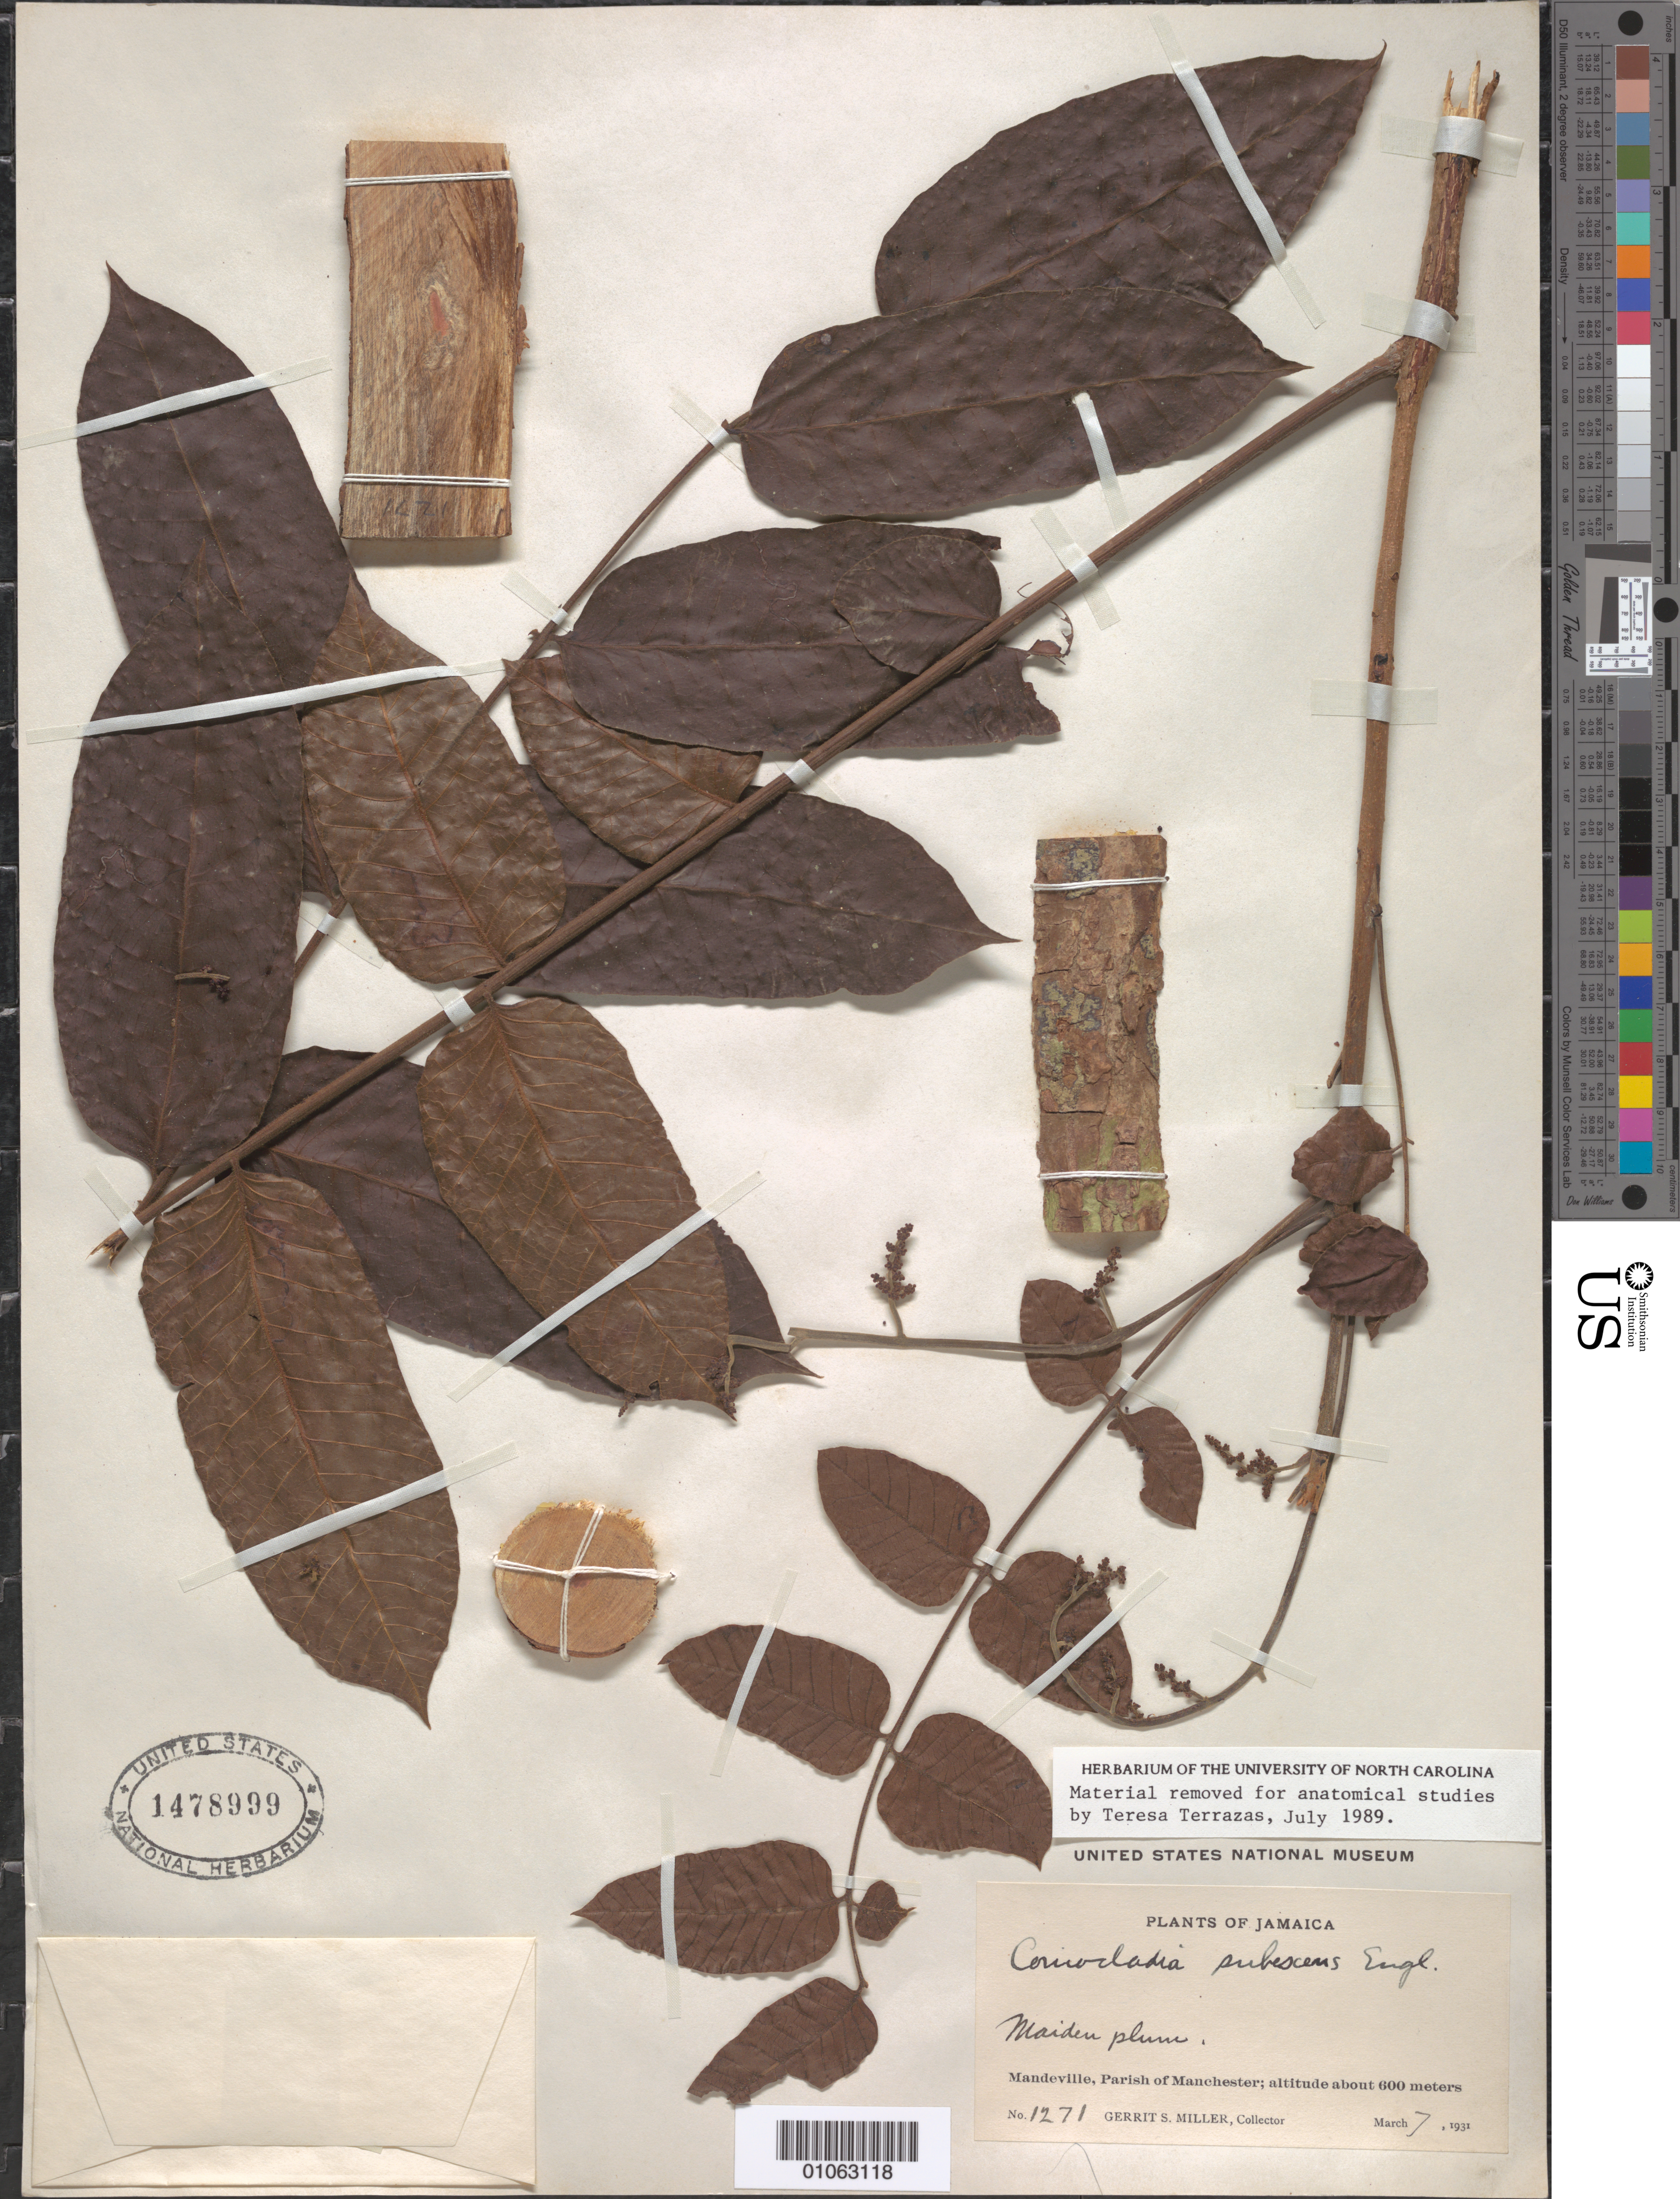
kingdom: Plantae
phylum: Tracheophyta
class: Magnoliopsida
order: Sapindales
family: Anacardiaceae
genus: Comocladia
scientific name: Comocladia pubescens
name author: Engl.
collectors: G. S. Miller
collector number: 1271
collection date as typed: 07 Mar 1931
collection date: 1931-03-07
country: Jamaica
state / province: Manchester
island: Jamaica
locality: Mandeville, Parish of Manchester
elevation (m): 600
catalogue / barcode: US 1478999